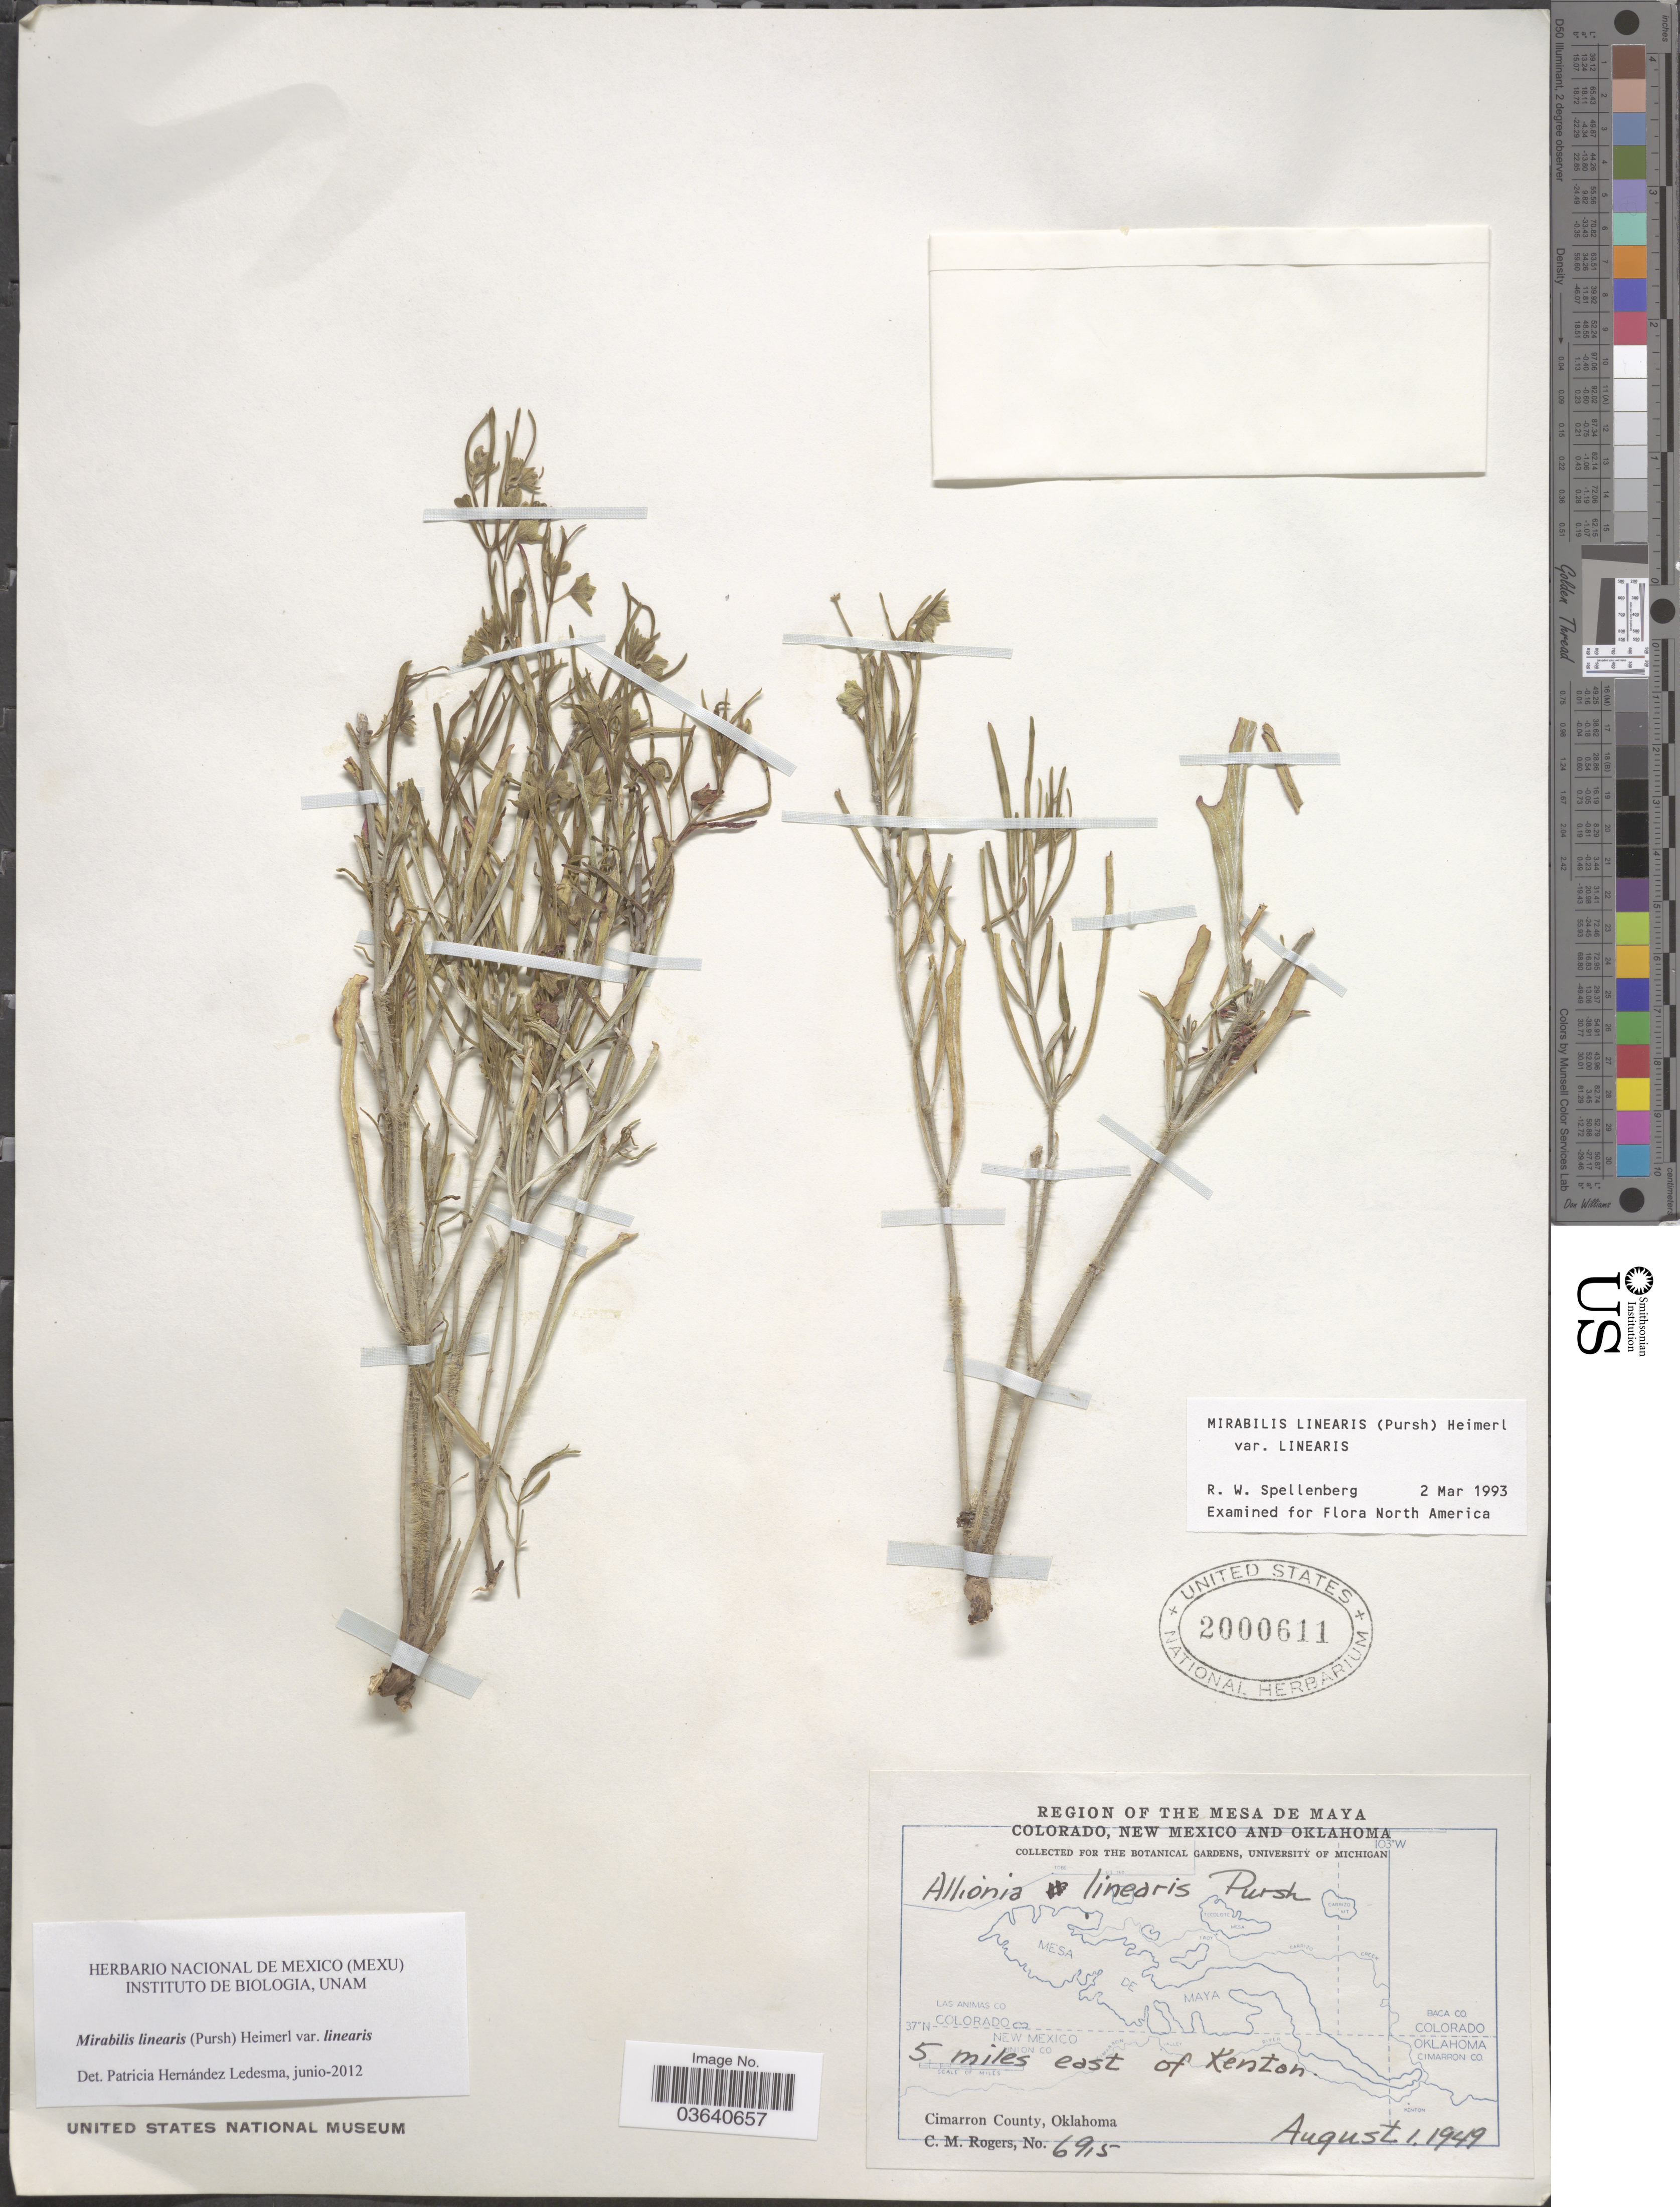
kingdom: Plantae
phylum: Tracheophyta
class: Magnoliopsida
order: Caryophyllales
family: Nyctaginaceae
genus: Mirabilis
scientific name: Mirabilis linearis var. linearis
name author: (Pursh) Heimerl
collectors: C. M. Rogers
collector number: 6915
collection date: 1949-08-01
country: United States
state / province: Oklahoma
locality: Region of The Mesa de Maya. 5 miles east of Kenton. Cimarron County.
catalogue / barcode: US 2000611